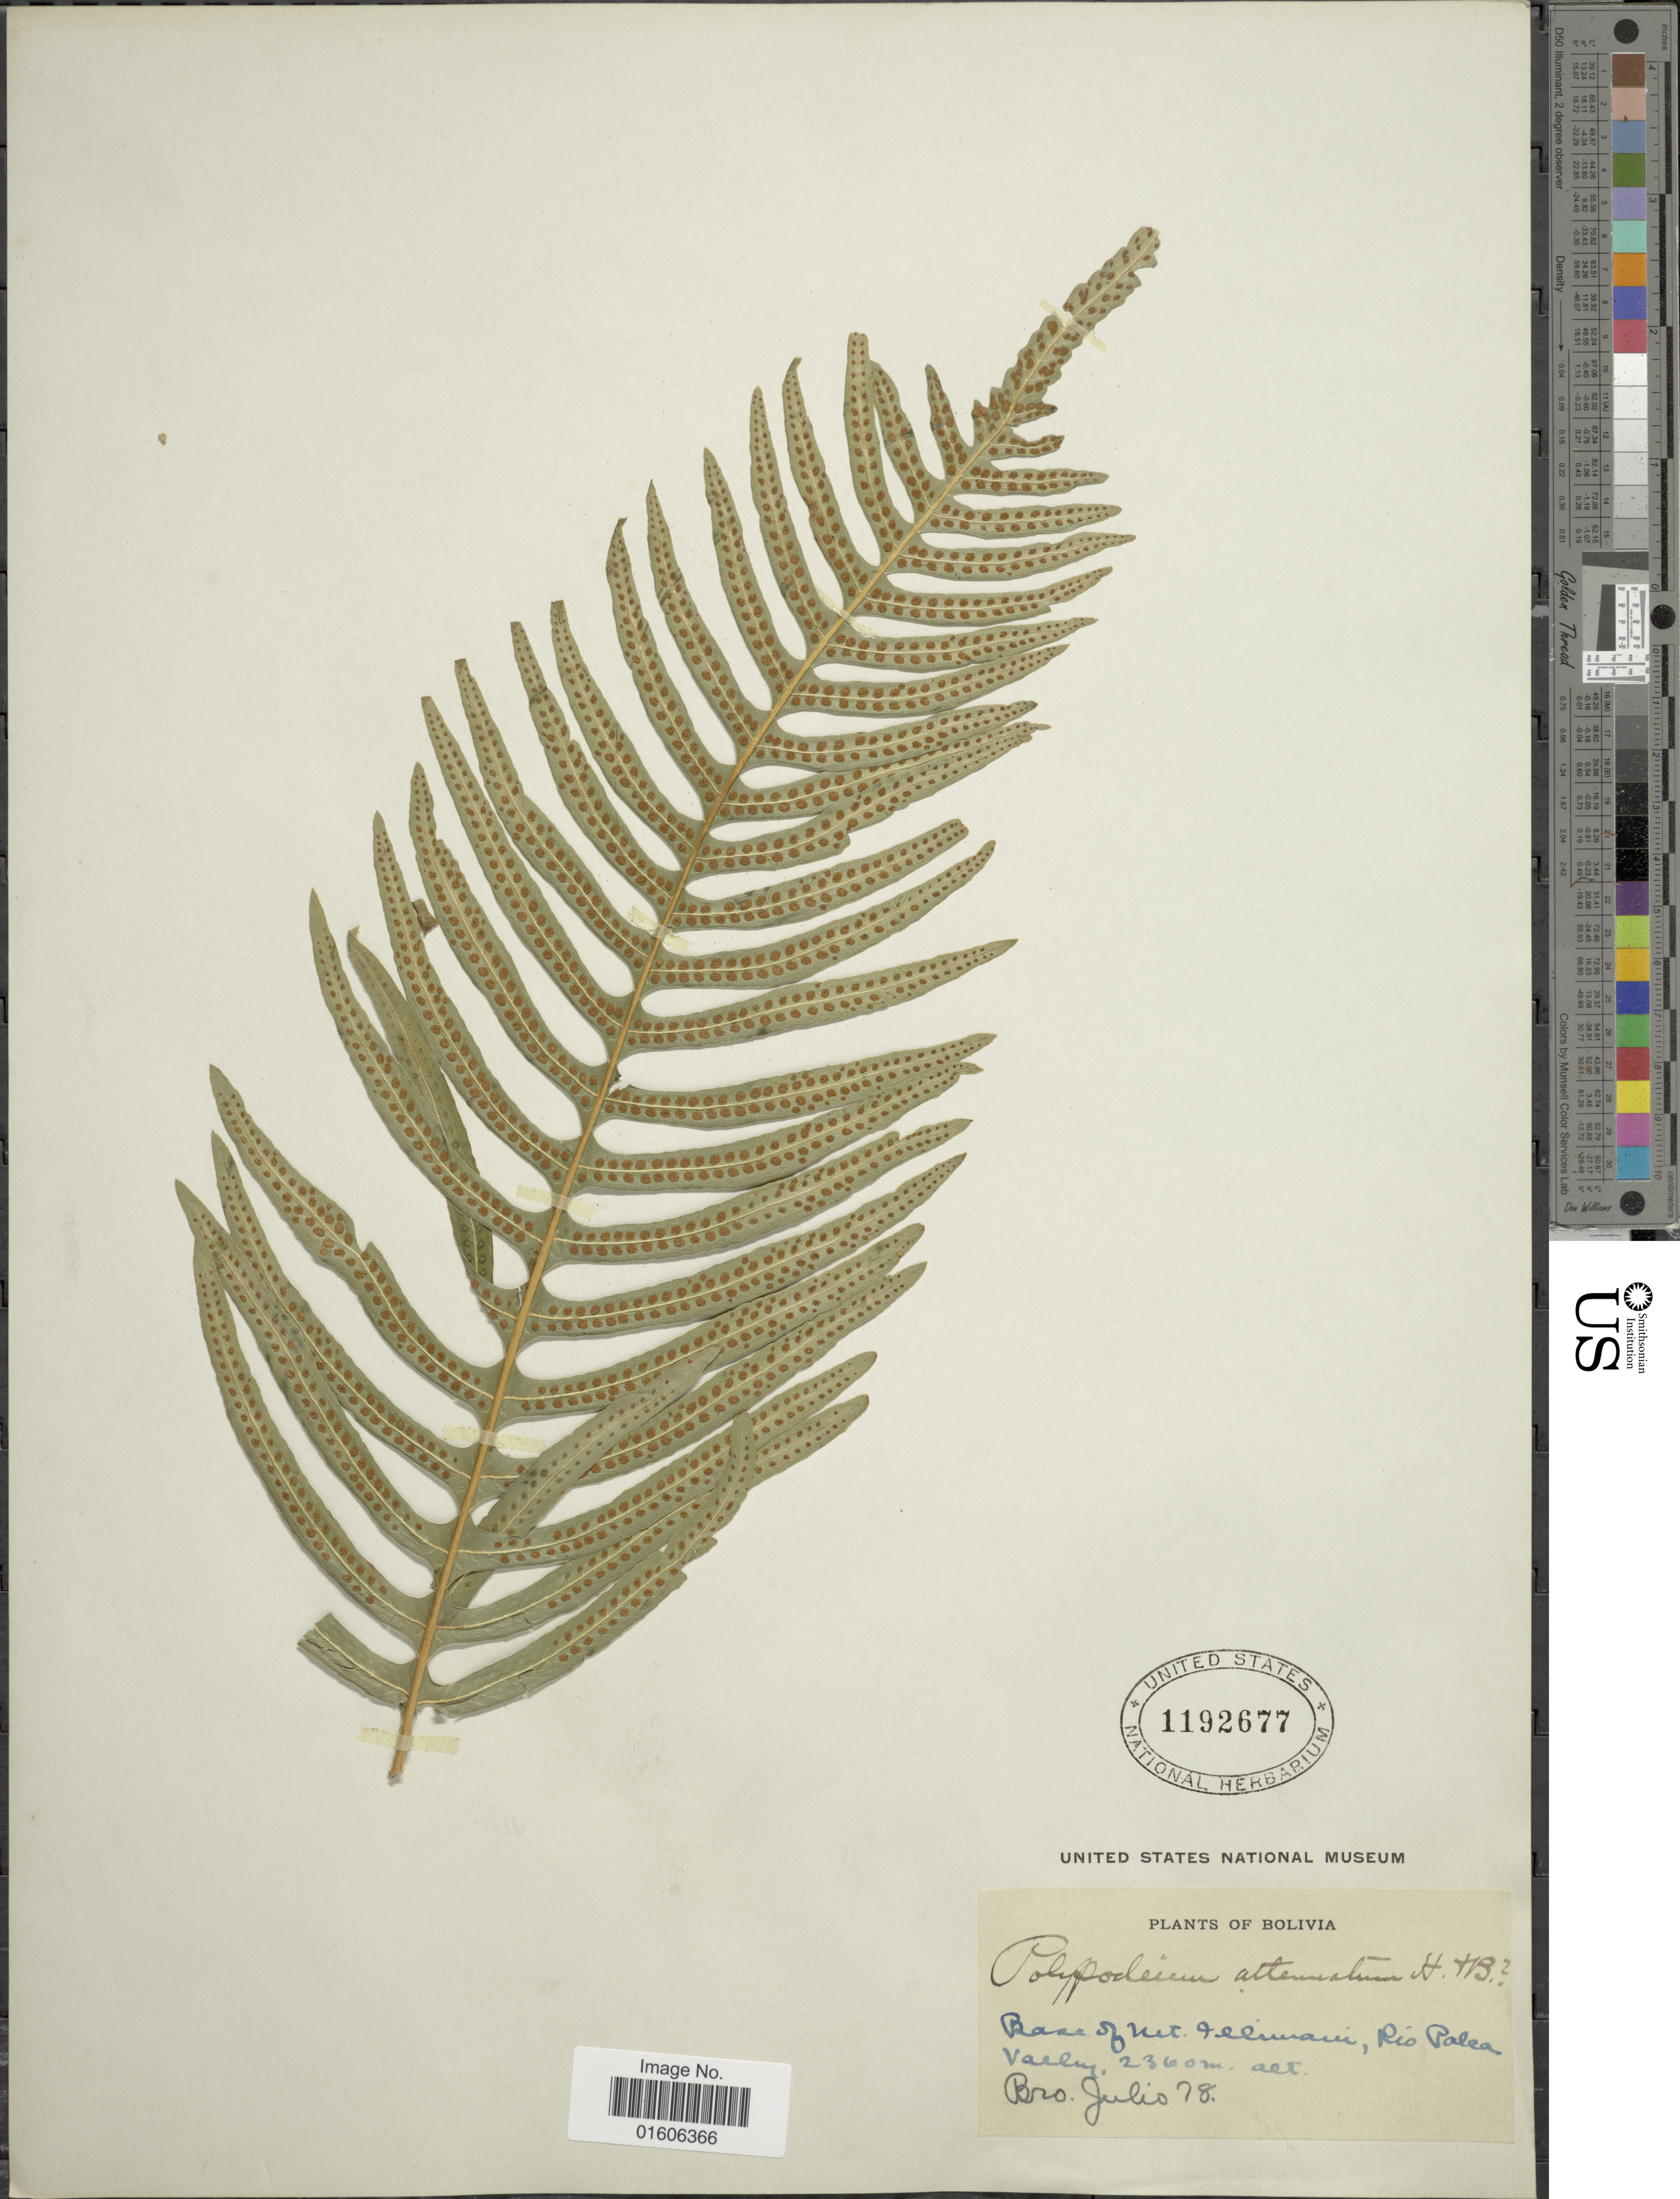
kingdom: Plantae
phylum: Tracheophyta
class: Polypodiopsida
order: Polypodiales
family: Polypodiaceae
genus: Serpocaulon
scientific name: Serpocaulon latipes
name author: (Langsd. & Fischer) A.R. Sm.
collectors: Bro. Julio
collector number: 78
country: Bolivia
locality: Base of Mt. Illimani, Rio Palca Valley.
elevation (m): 2360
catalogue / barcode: US 1192677